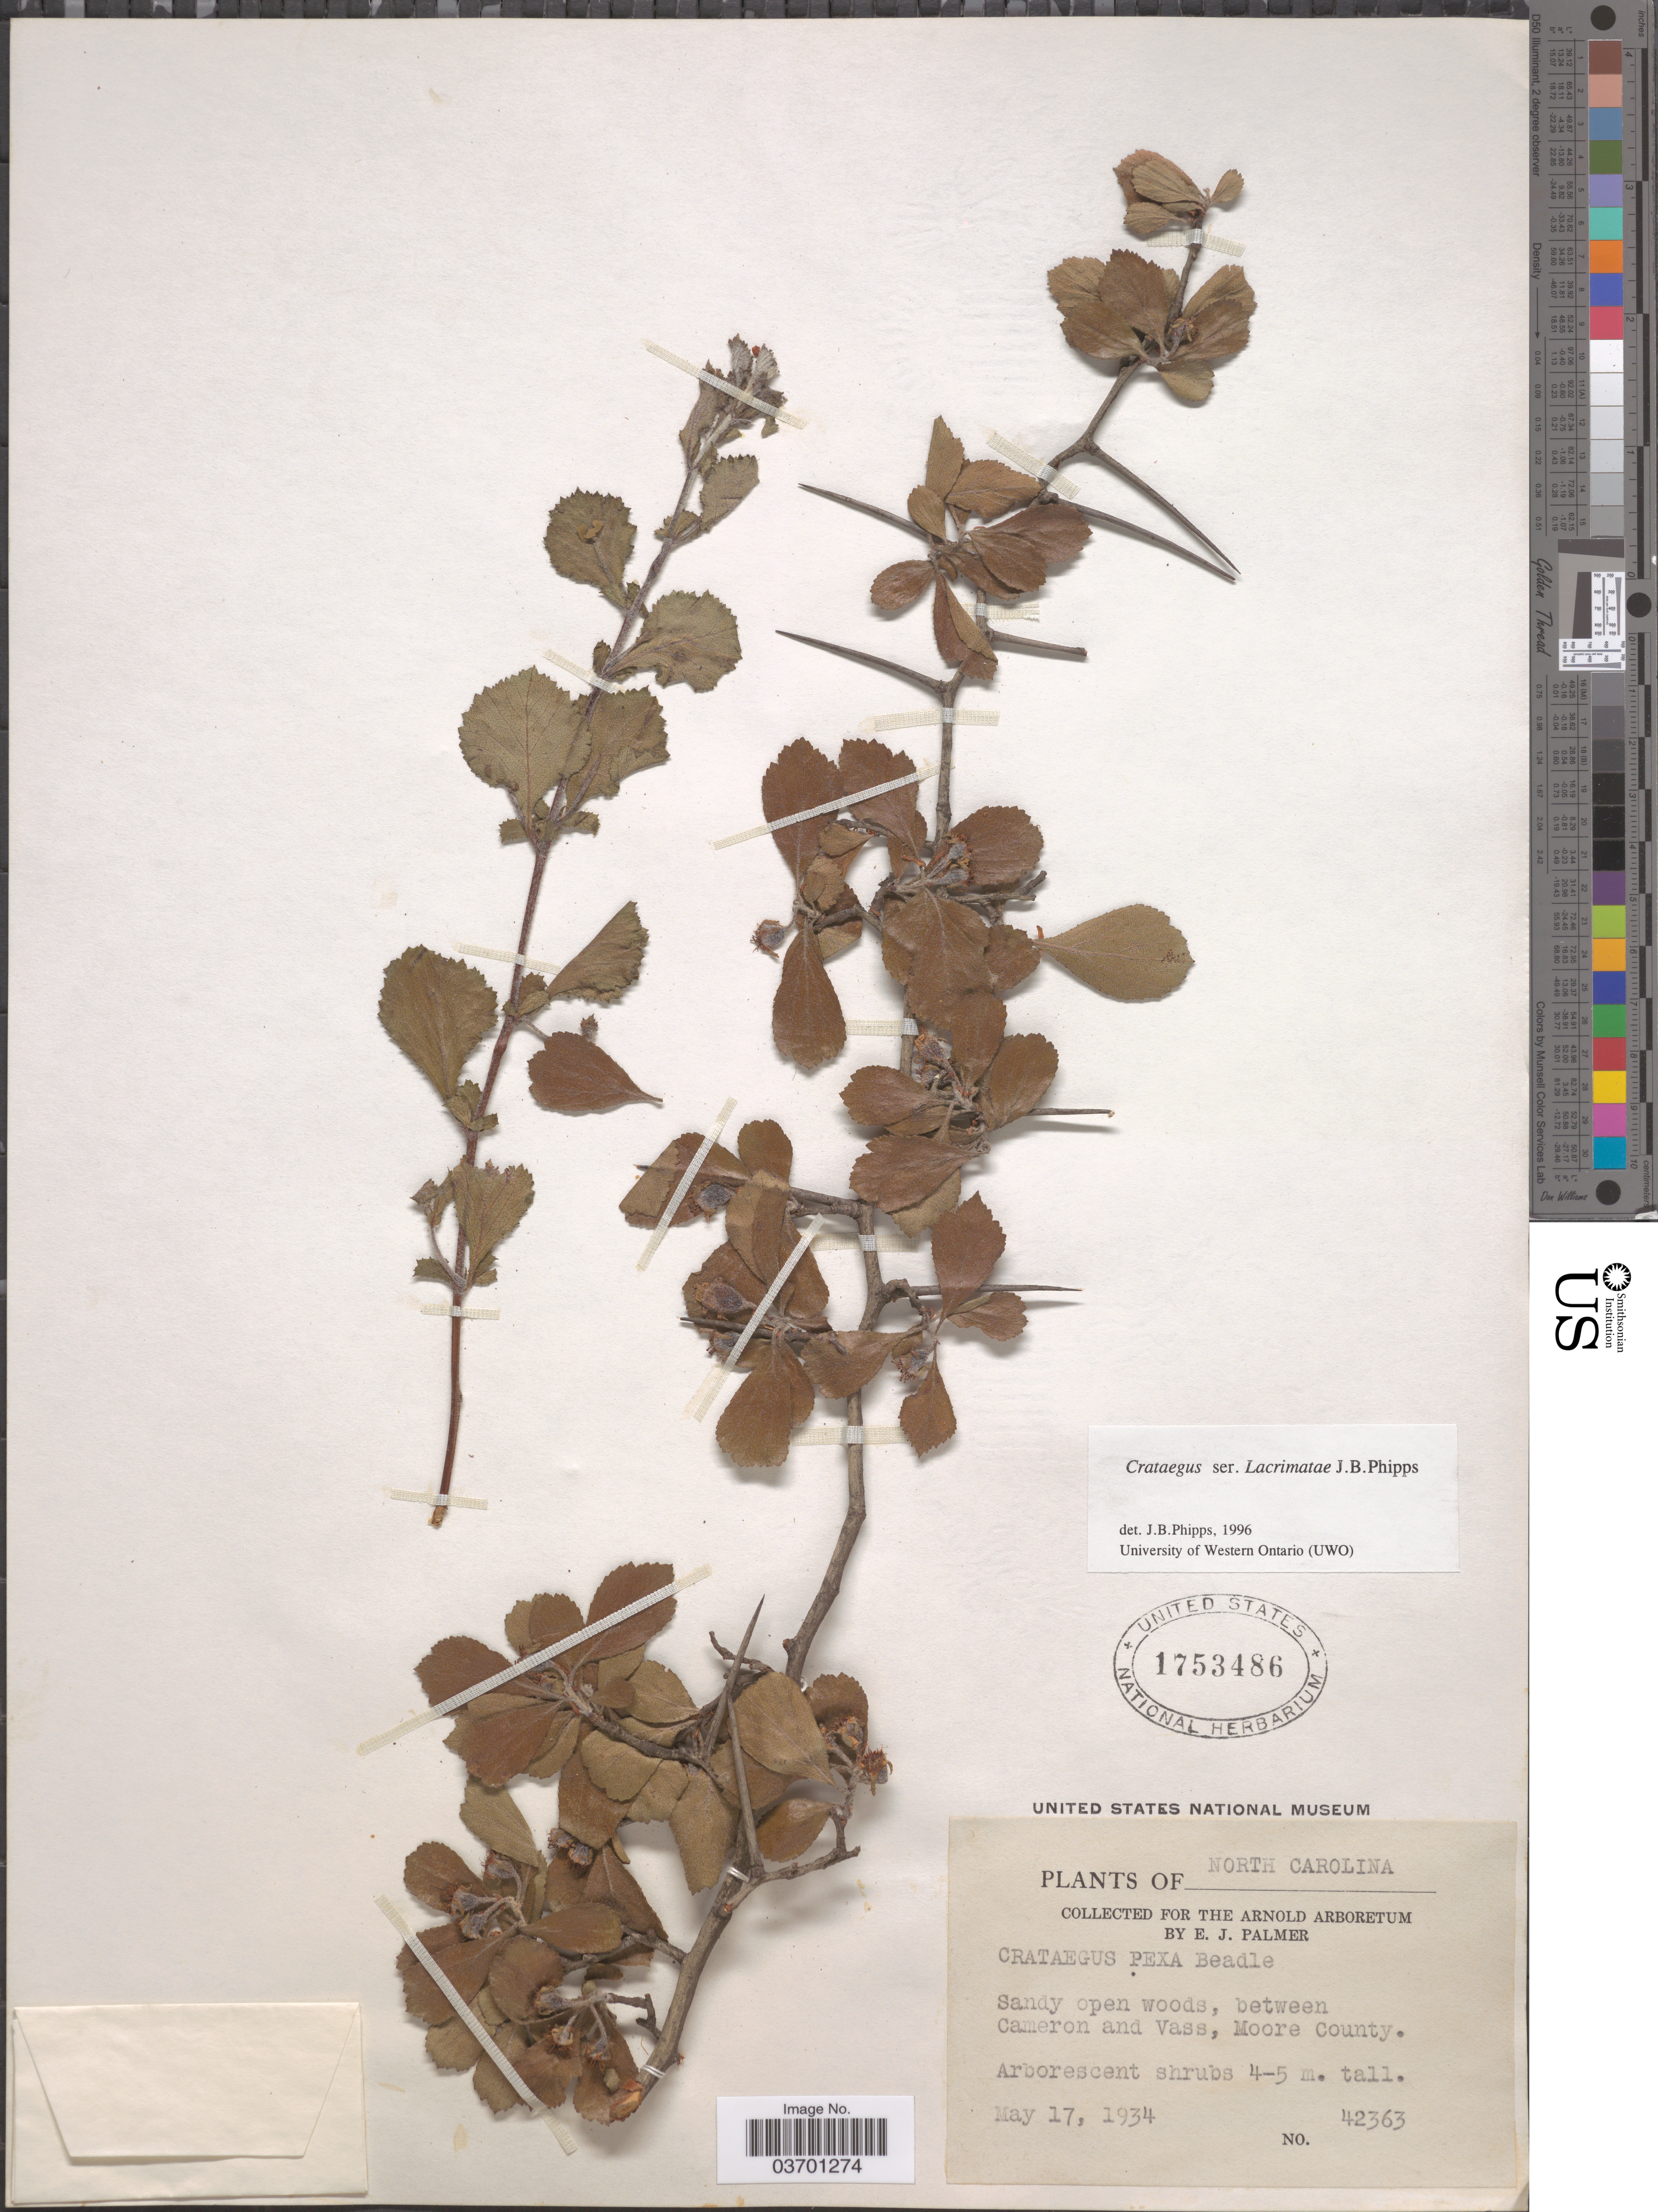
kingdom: Plantae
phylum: Tracheophyta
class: Magnoliopsida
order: Rosales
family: Rosaceae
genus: Crataegus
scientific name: Crataegus pexa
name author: Beadle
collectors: E. J. Palmer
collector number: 42363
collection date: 1934-05-17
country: United States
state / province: North Carolina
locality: Sandy open woods, between Cameron and Vass, Moore County.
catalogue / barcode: US 1753486